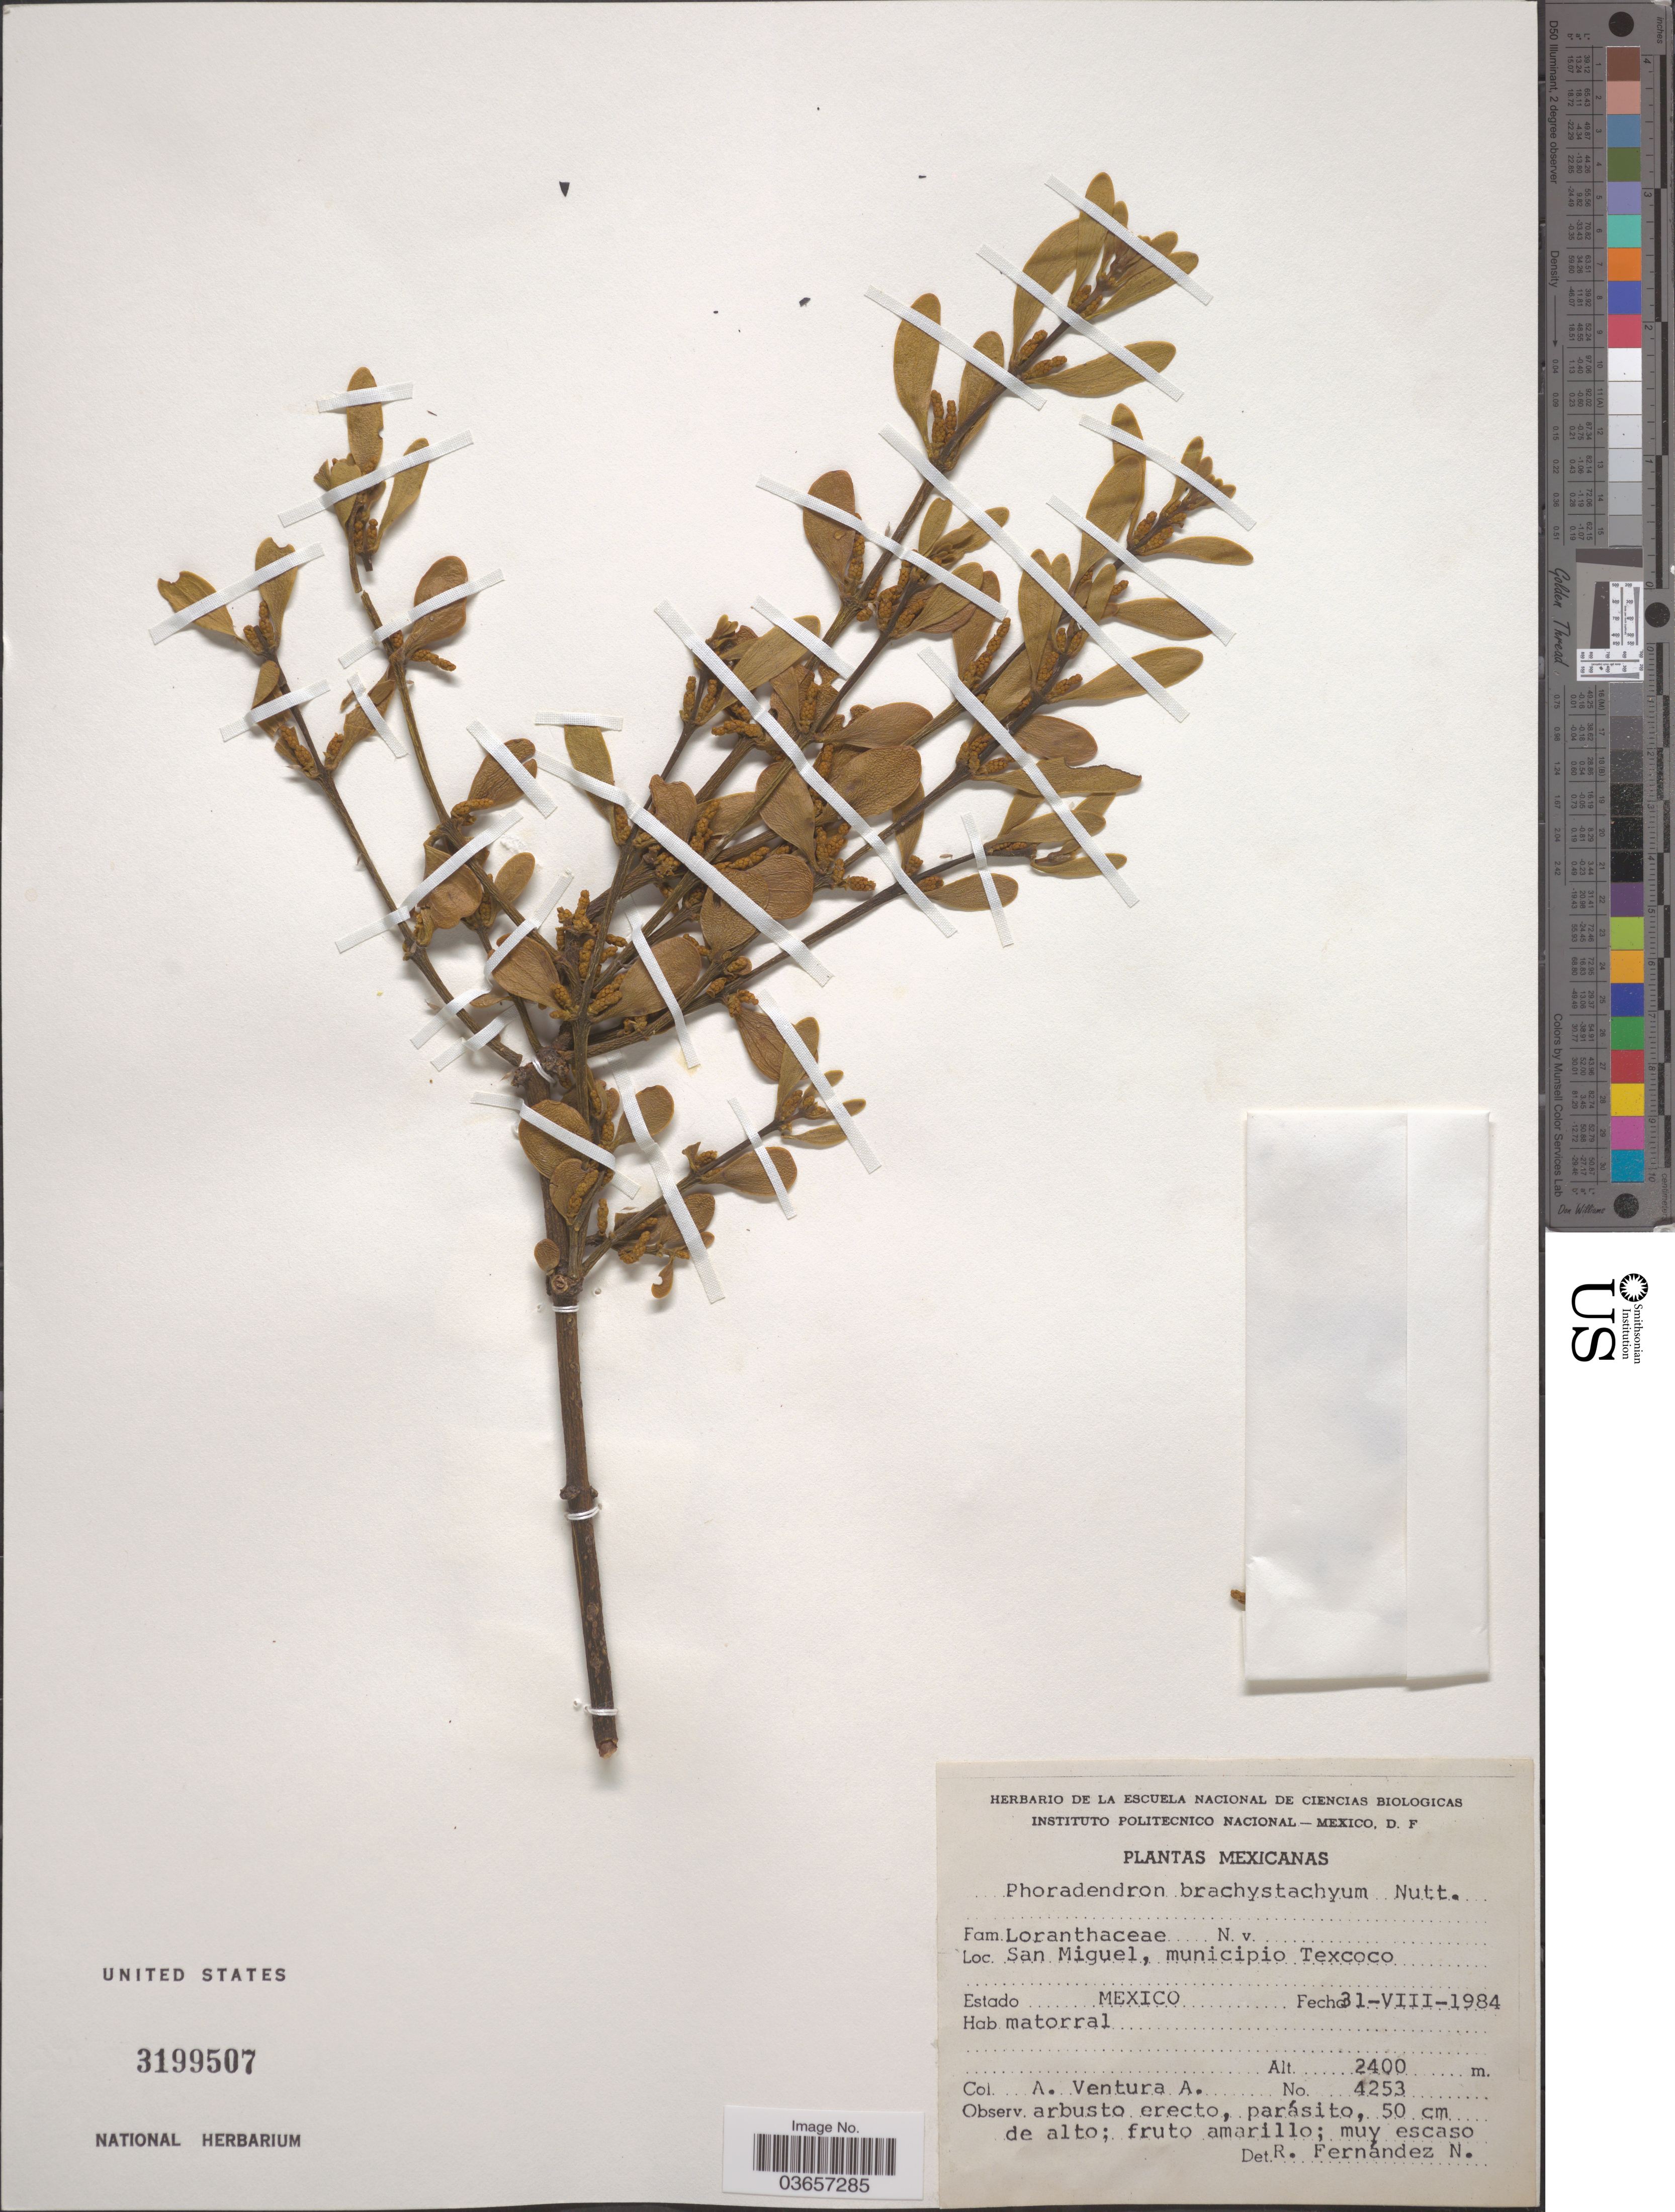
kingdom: Plantae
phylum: Tracheophyta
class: Magnoliopsida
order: Santalales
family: Viscaceae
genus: Phoradendron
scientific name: Phoradendron brachystachyum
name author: (DC.) Oliv.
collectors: A. Ventura A.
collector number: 4253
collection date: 1984-08-31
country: Mexico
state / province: México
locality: San Miguel, municipio Texcoco.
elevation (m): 2400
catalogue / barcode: US 3199507